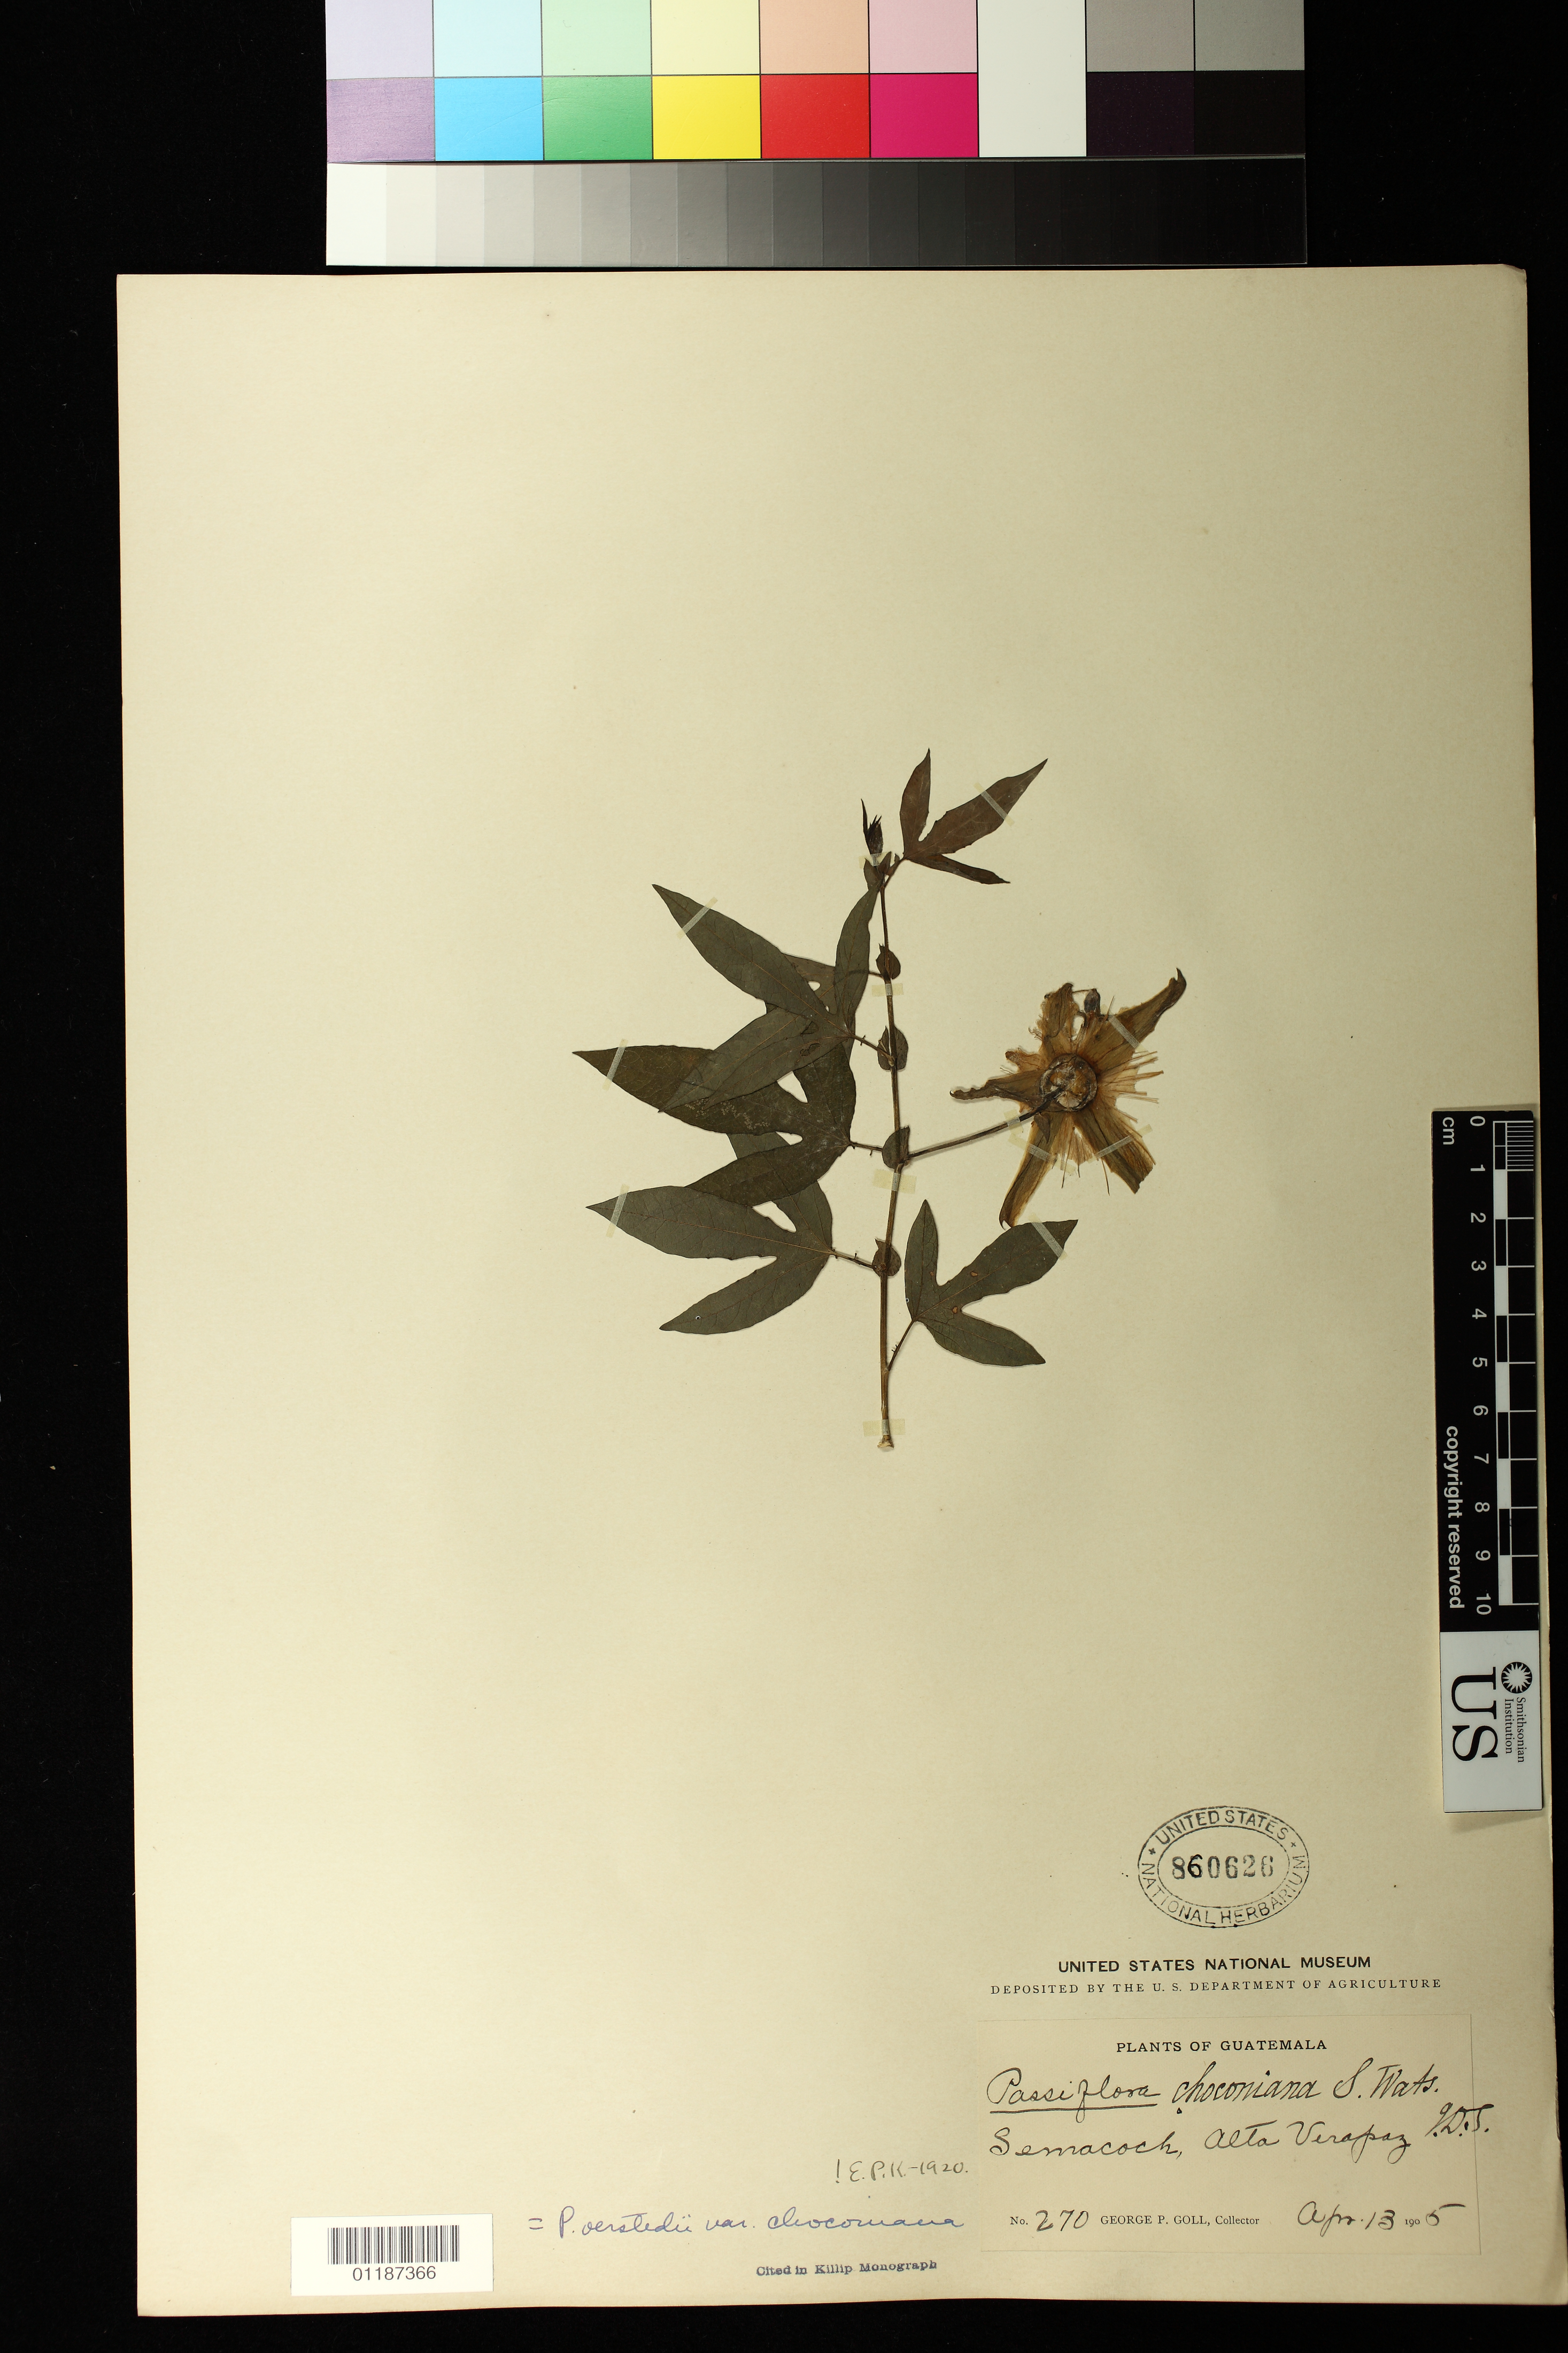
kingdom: Plantae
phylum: Tracheophyta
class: Magnoliopsida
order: Malpighiales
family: Passifloraceae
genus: Passiflora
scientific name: Passiflora oerstedii var. choconiana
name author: (S. Watson) Killip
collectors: G. Goll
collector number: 270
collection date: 1930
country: Guatemala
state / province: Alta Verapaz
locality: Semacock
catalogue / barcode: US 860626